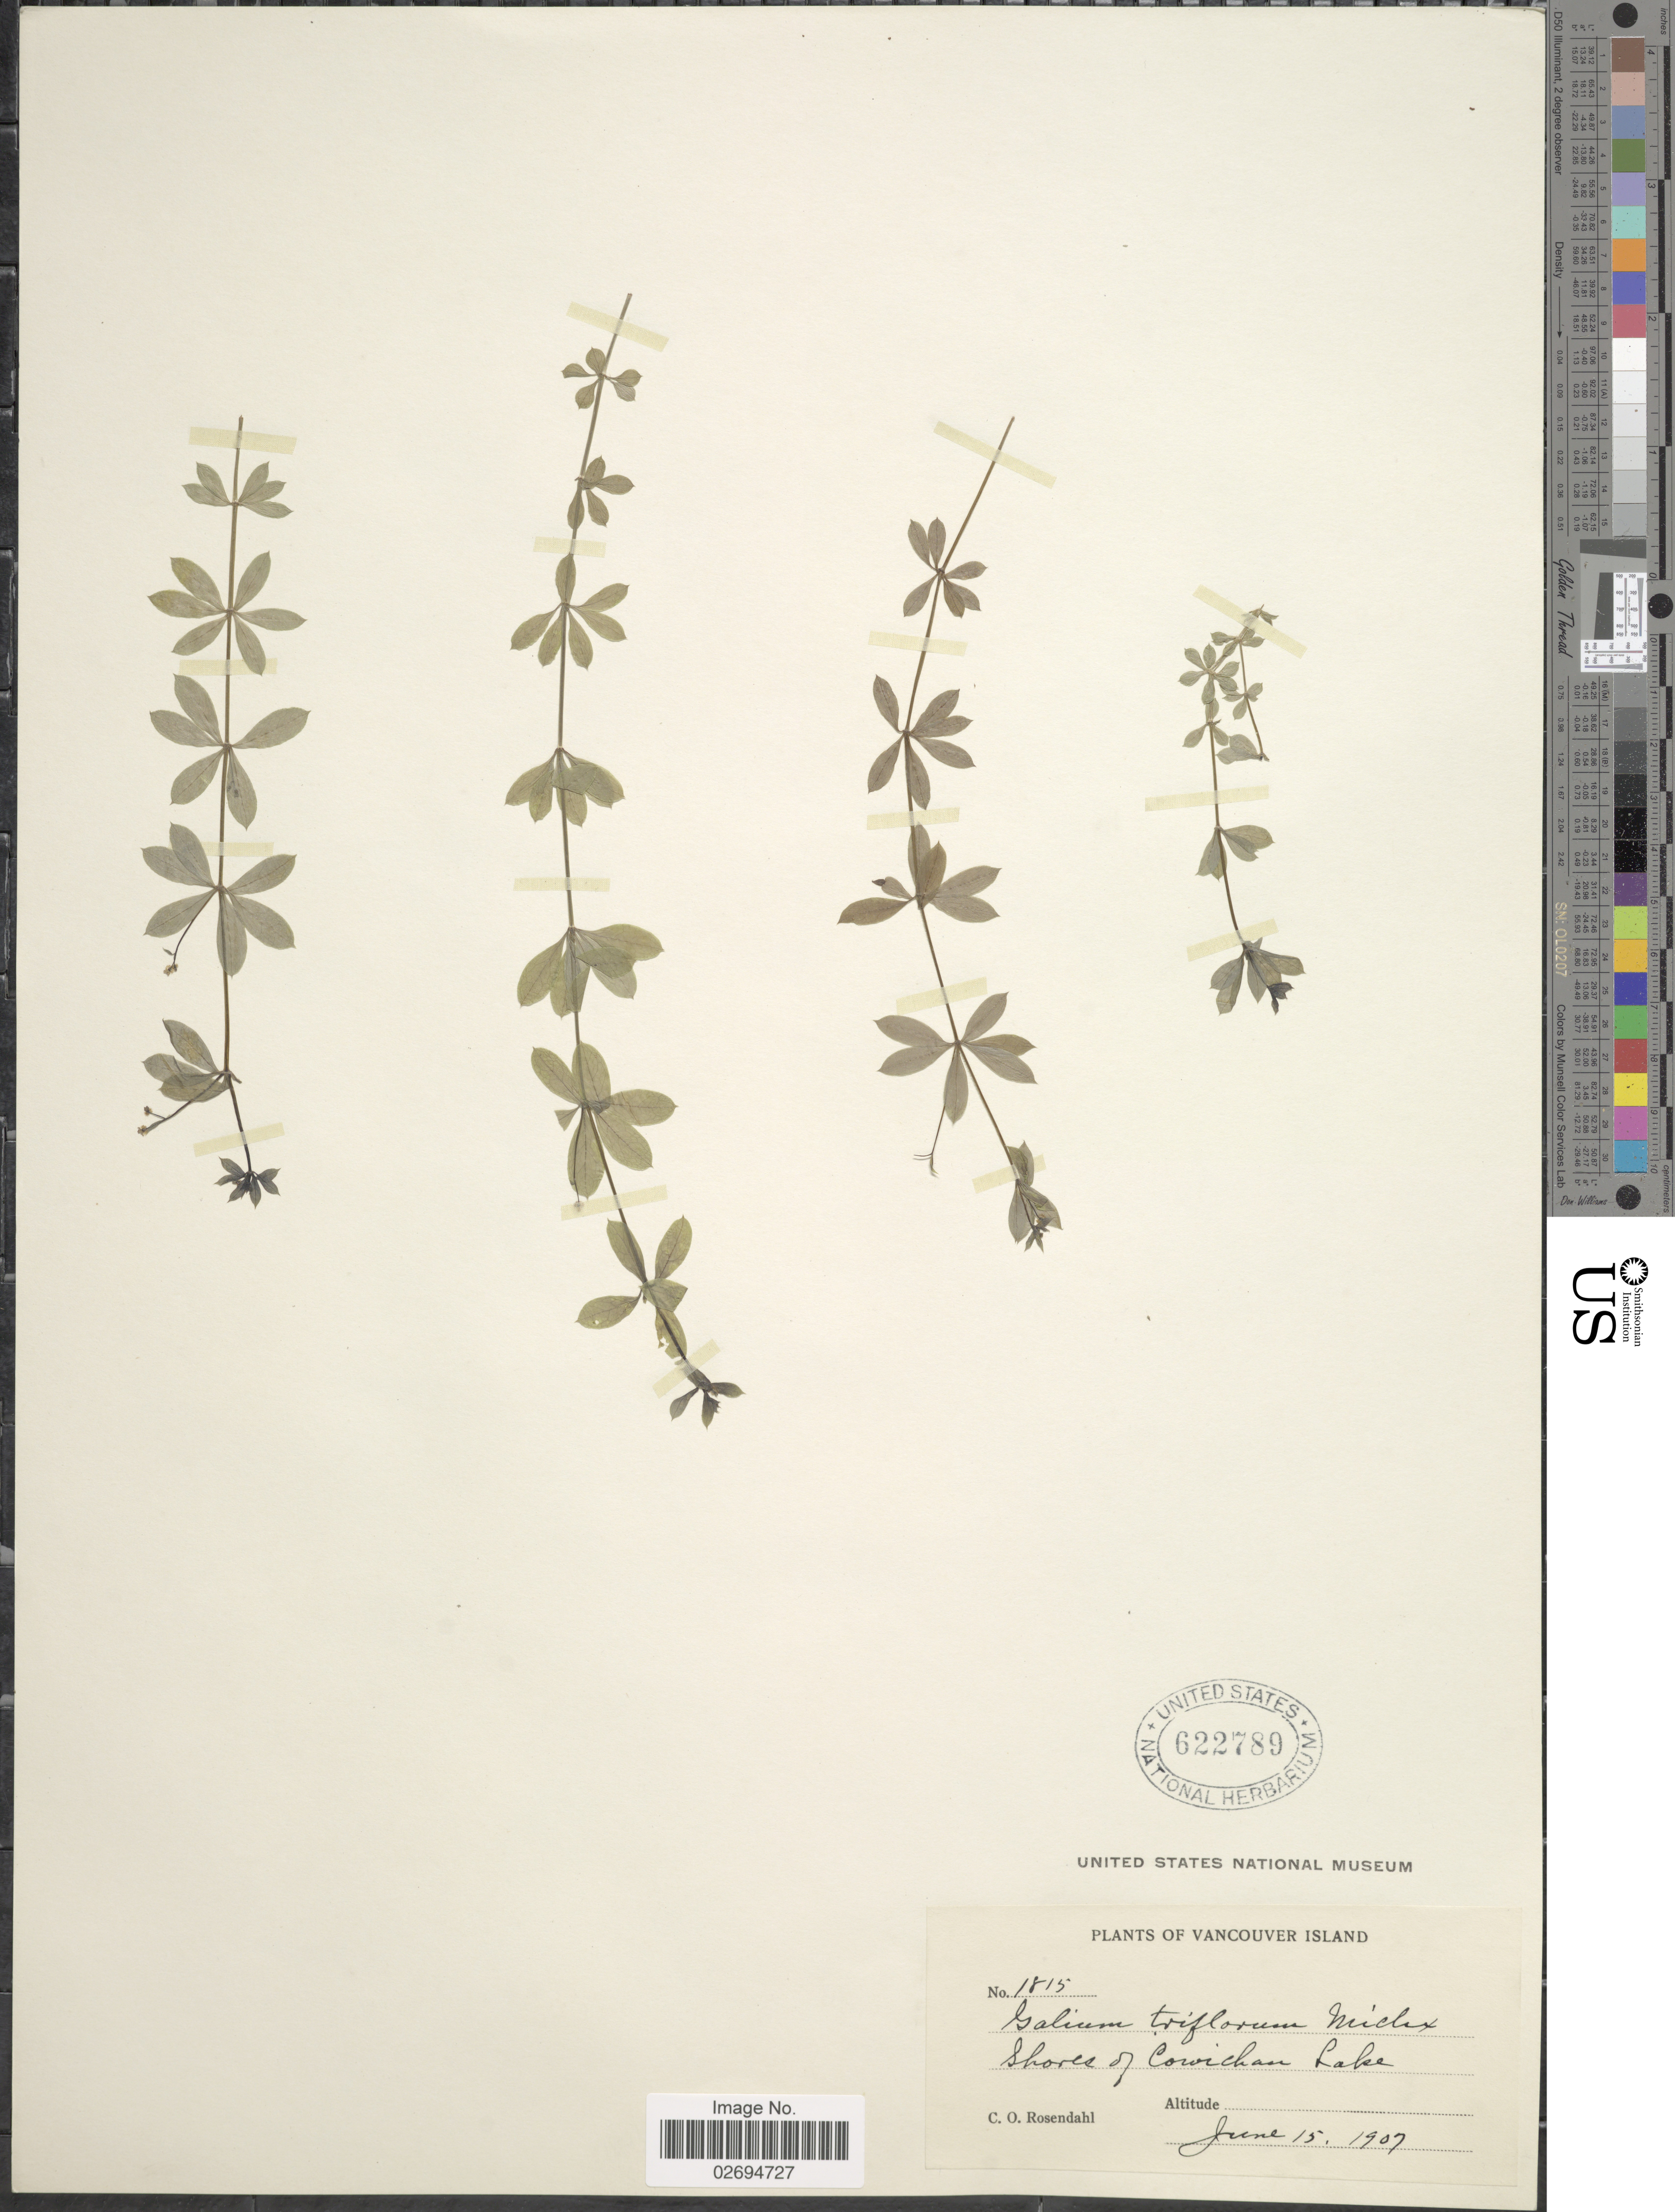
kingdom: Plantae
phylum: Tracheophyta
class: Magnoliopsida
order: Gentianales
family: Rubiaceae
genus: Galium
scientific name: Galium triflorum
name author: Michx.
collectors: C. O. Rosendahl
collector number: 1815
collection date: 1907-06-15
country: Canada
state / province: British Columbia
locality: Vancouver Island, Shores of Cowichan Lake.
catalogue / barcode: US 622789